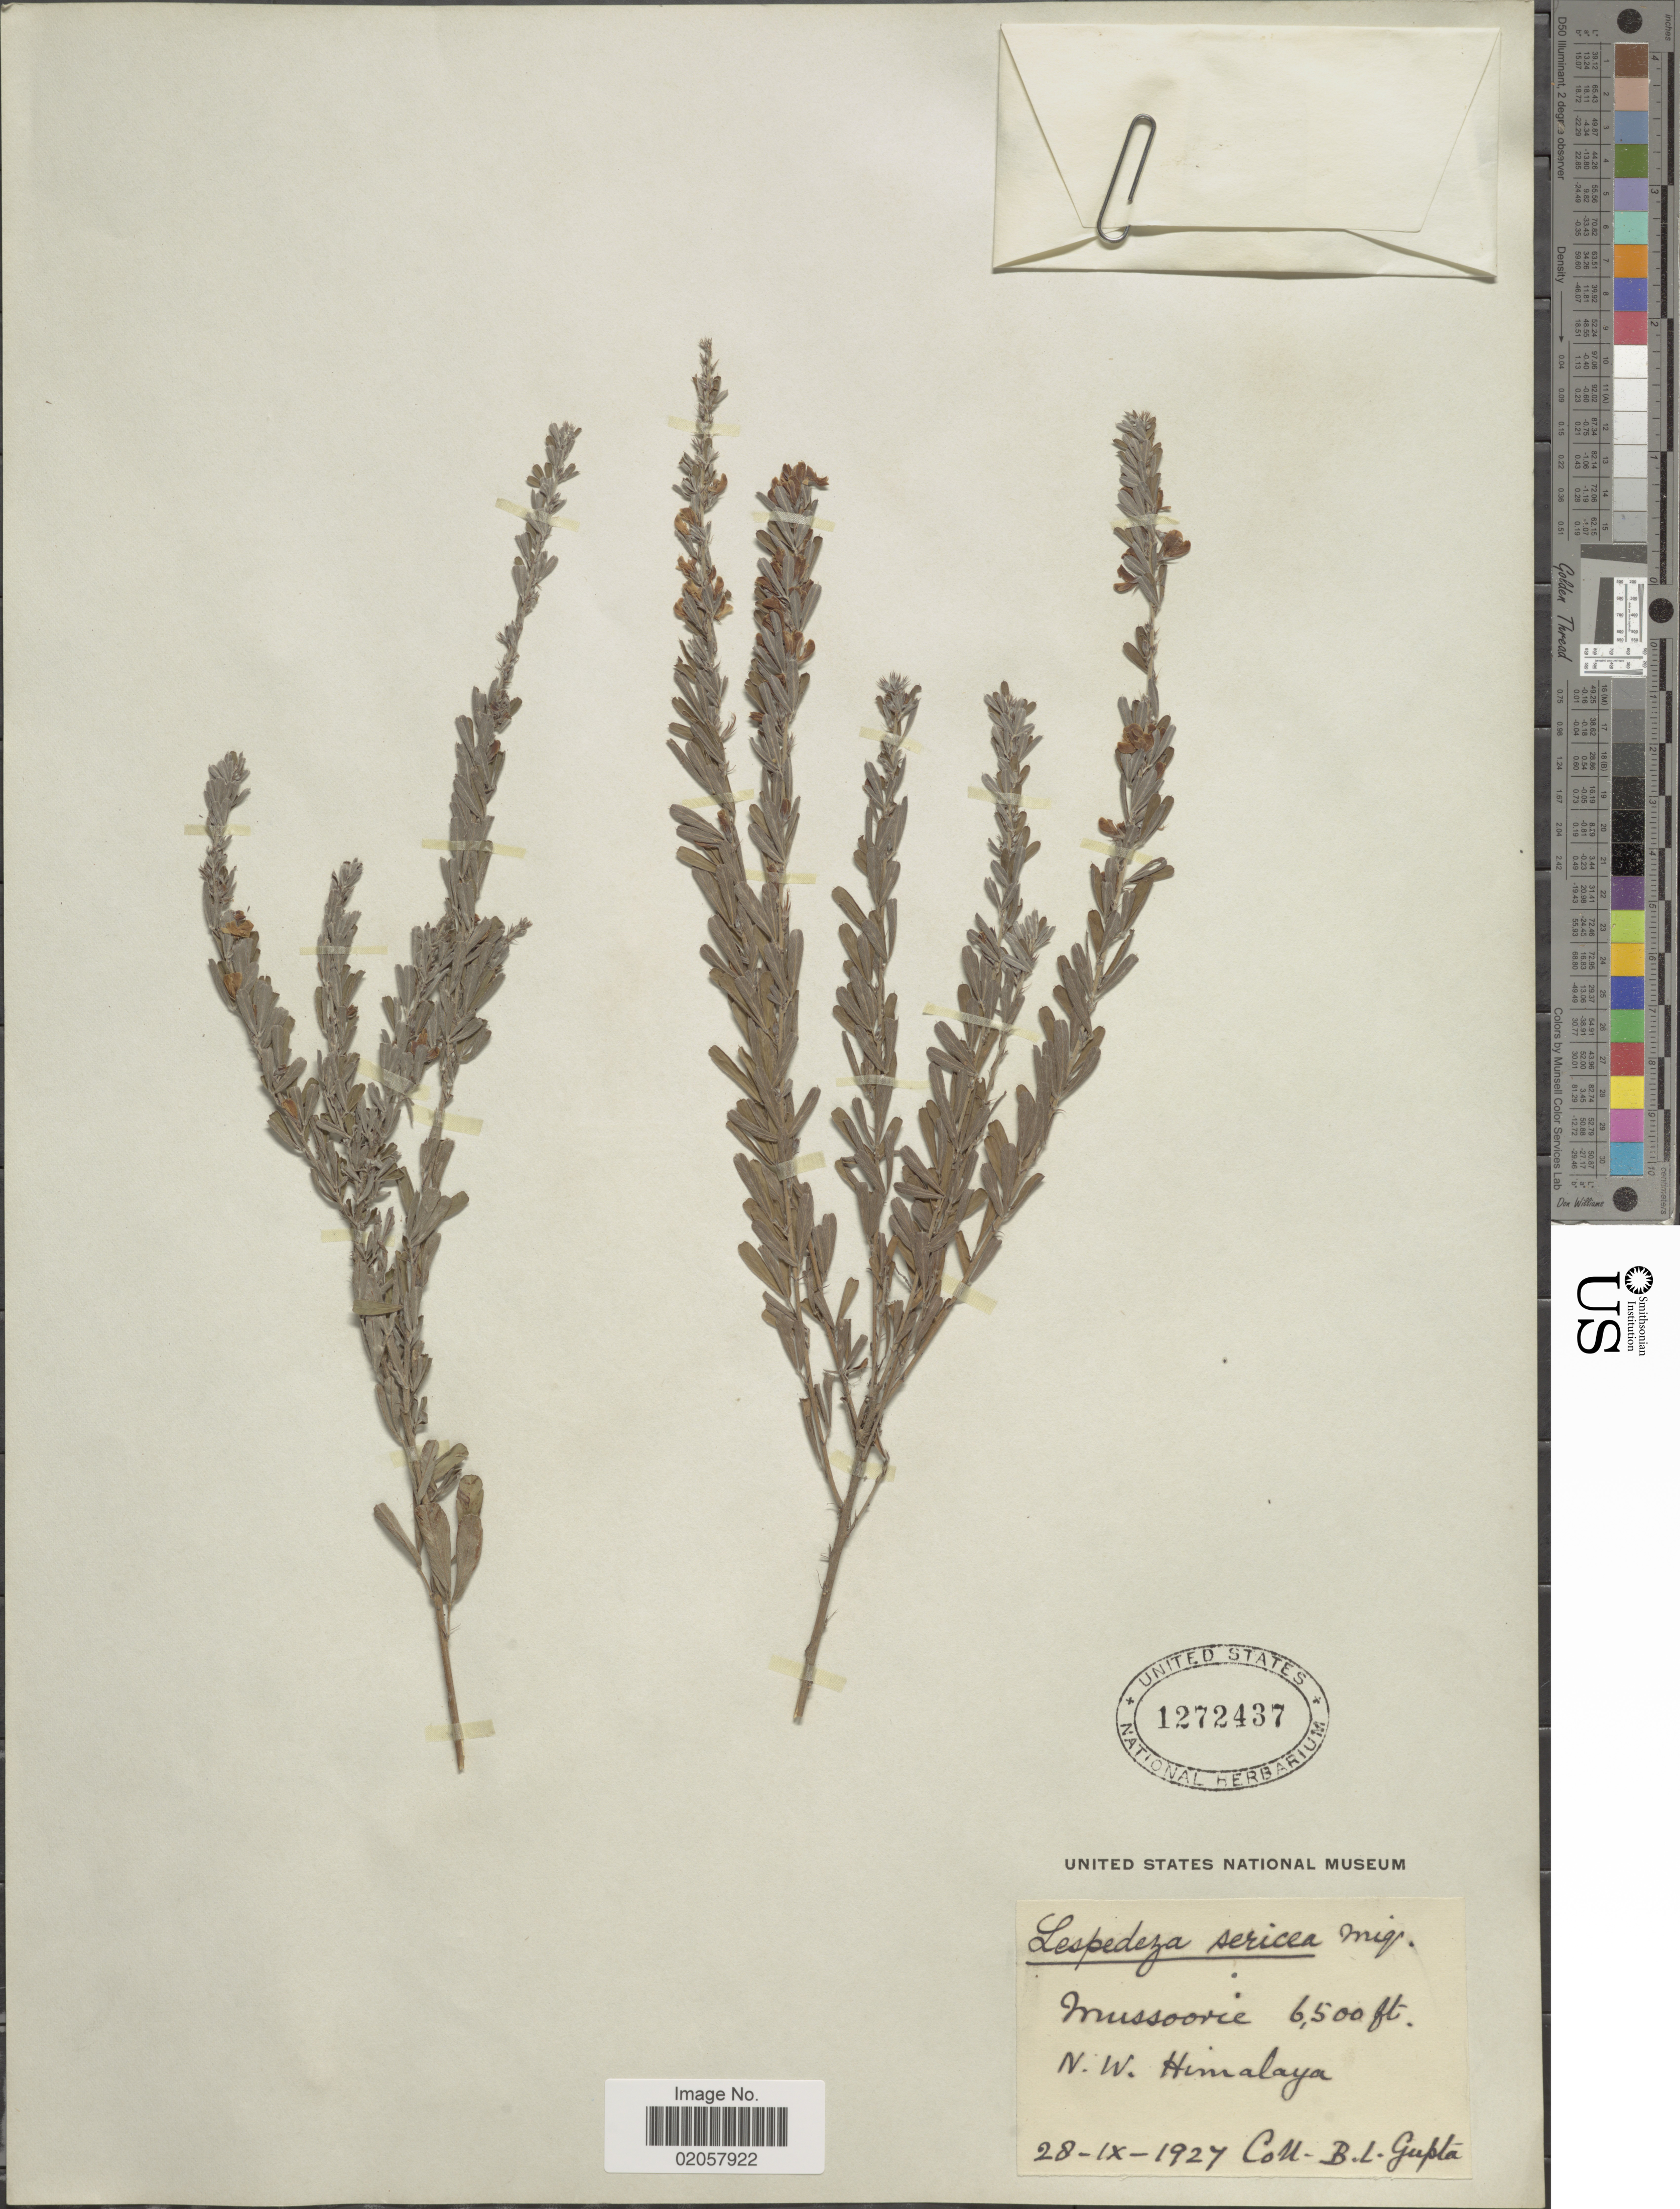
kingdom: Plantae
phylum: Tracheophyta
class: Magnoliopsida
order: Fabales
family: Fabaceae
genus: Lespedeza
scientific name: Lespedeza cuneata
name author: (Dum. Cours.) G. Don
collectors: B. L. Gupta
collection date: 1927-09-28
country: India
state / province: Uttarakhand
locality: Mussoorie, N.W. Himalaya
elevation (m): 1981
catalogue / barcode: US 1272437